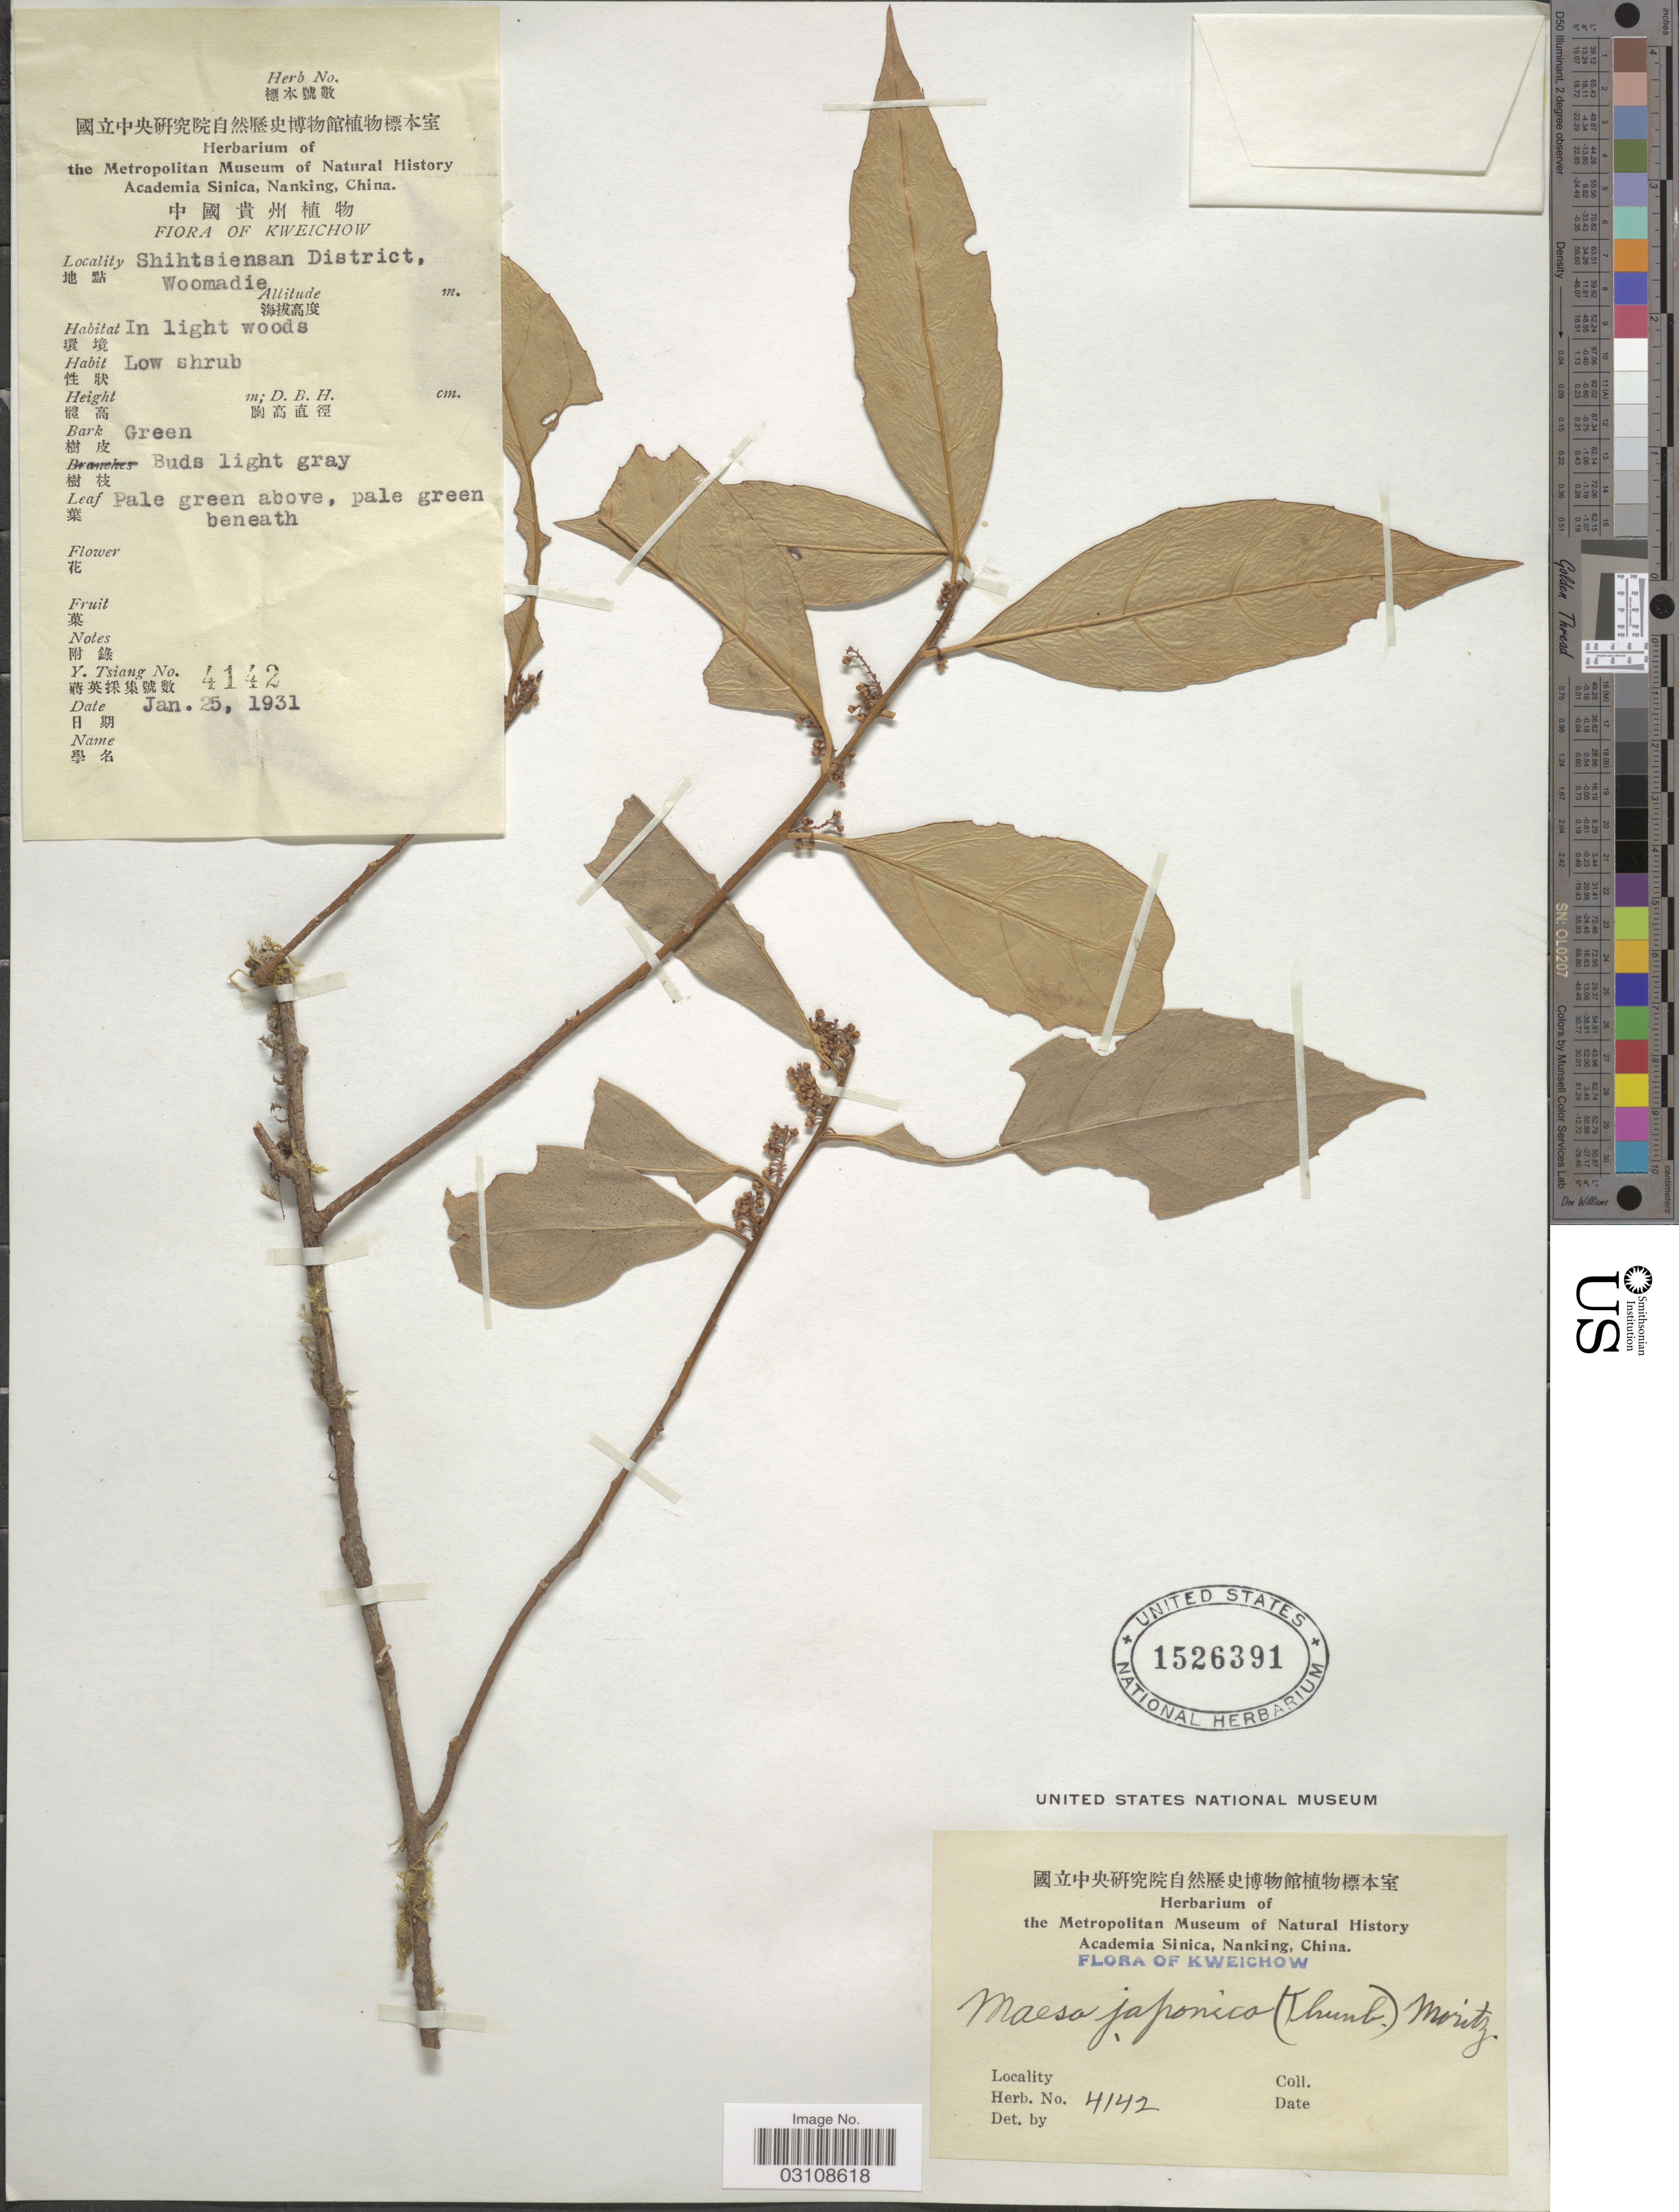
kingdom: Plantae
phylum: Tracheophyta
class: Magnoliopsida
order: Ericales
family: Primulaceae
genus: Maesa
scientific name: Maesa japonica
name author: Merr.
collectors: Y. Tsiang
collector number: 4142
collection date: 1931-01-25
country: China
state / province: Guizhou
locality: Kweichow. Shihtsiensan District, Woomadie.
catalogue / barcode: US 1526391